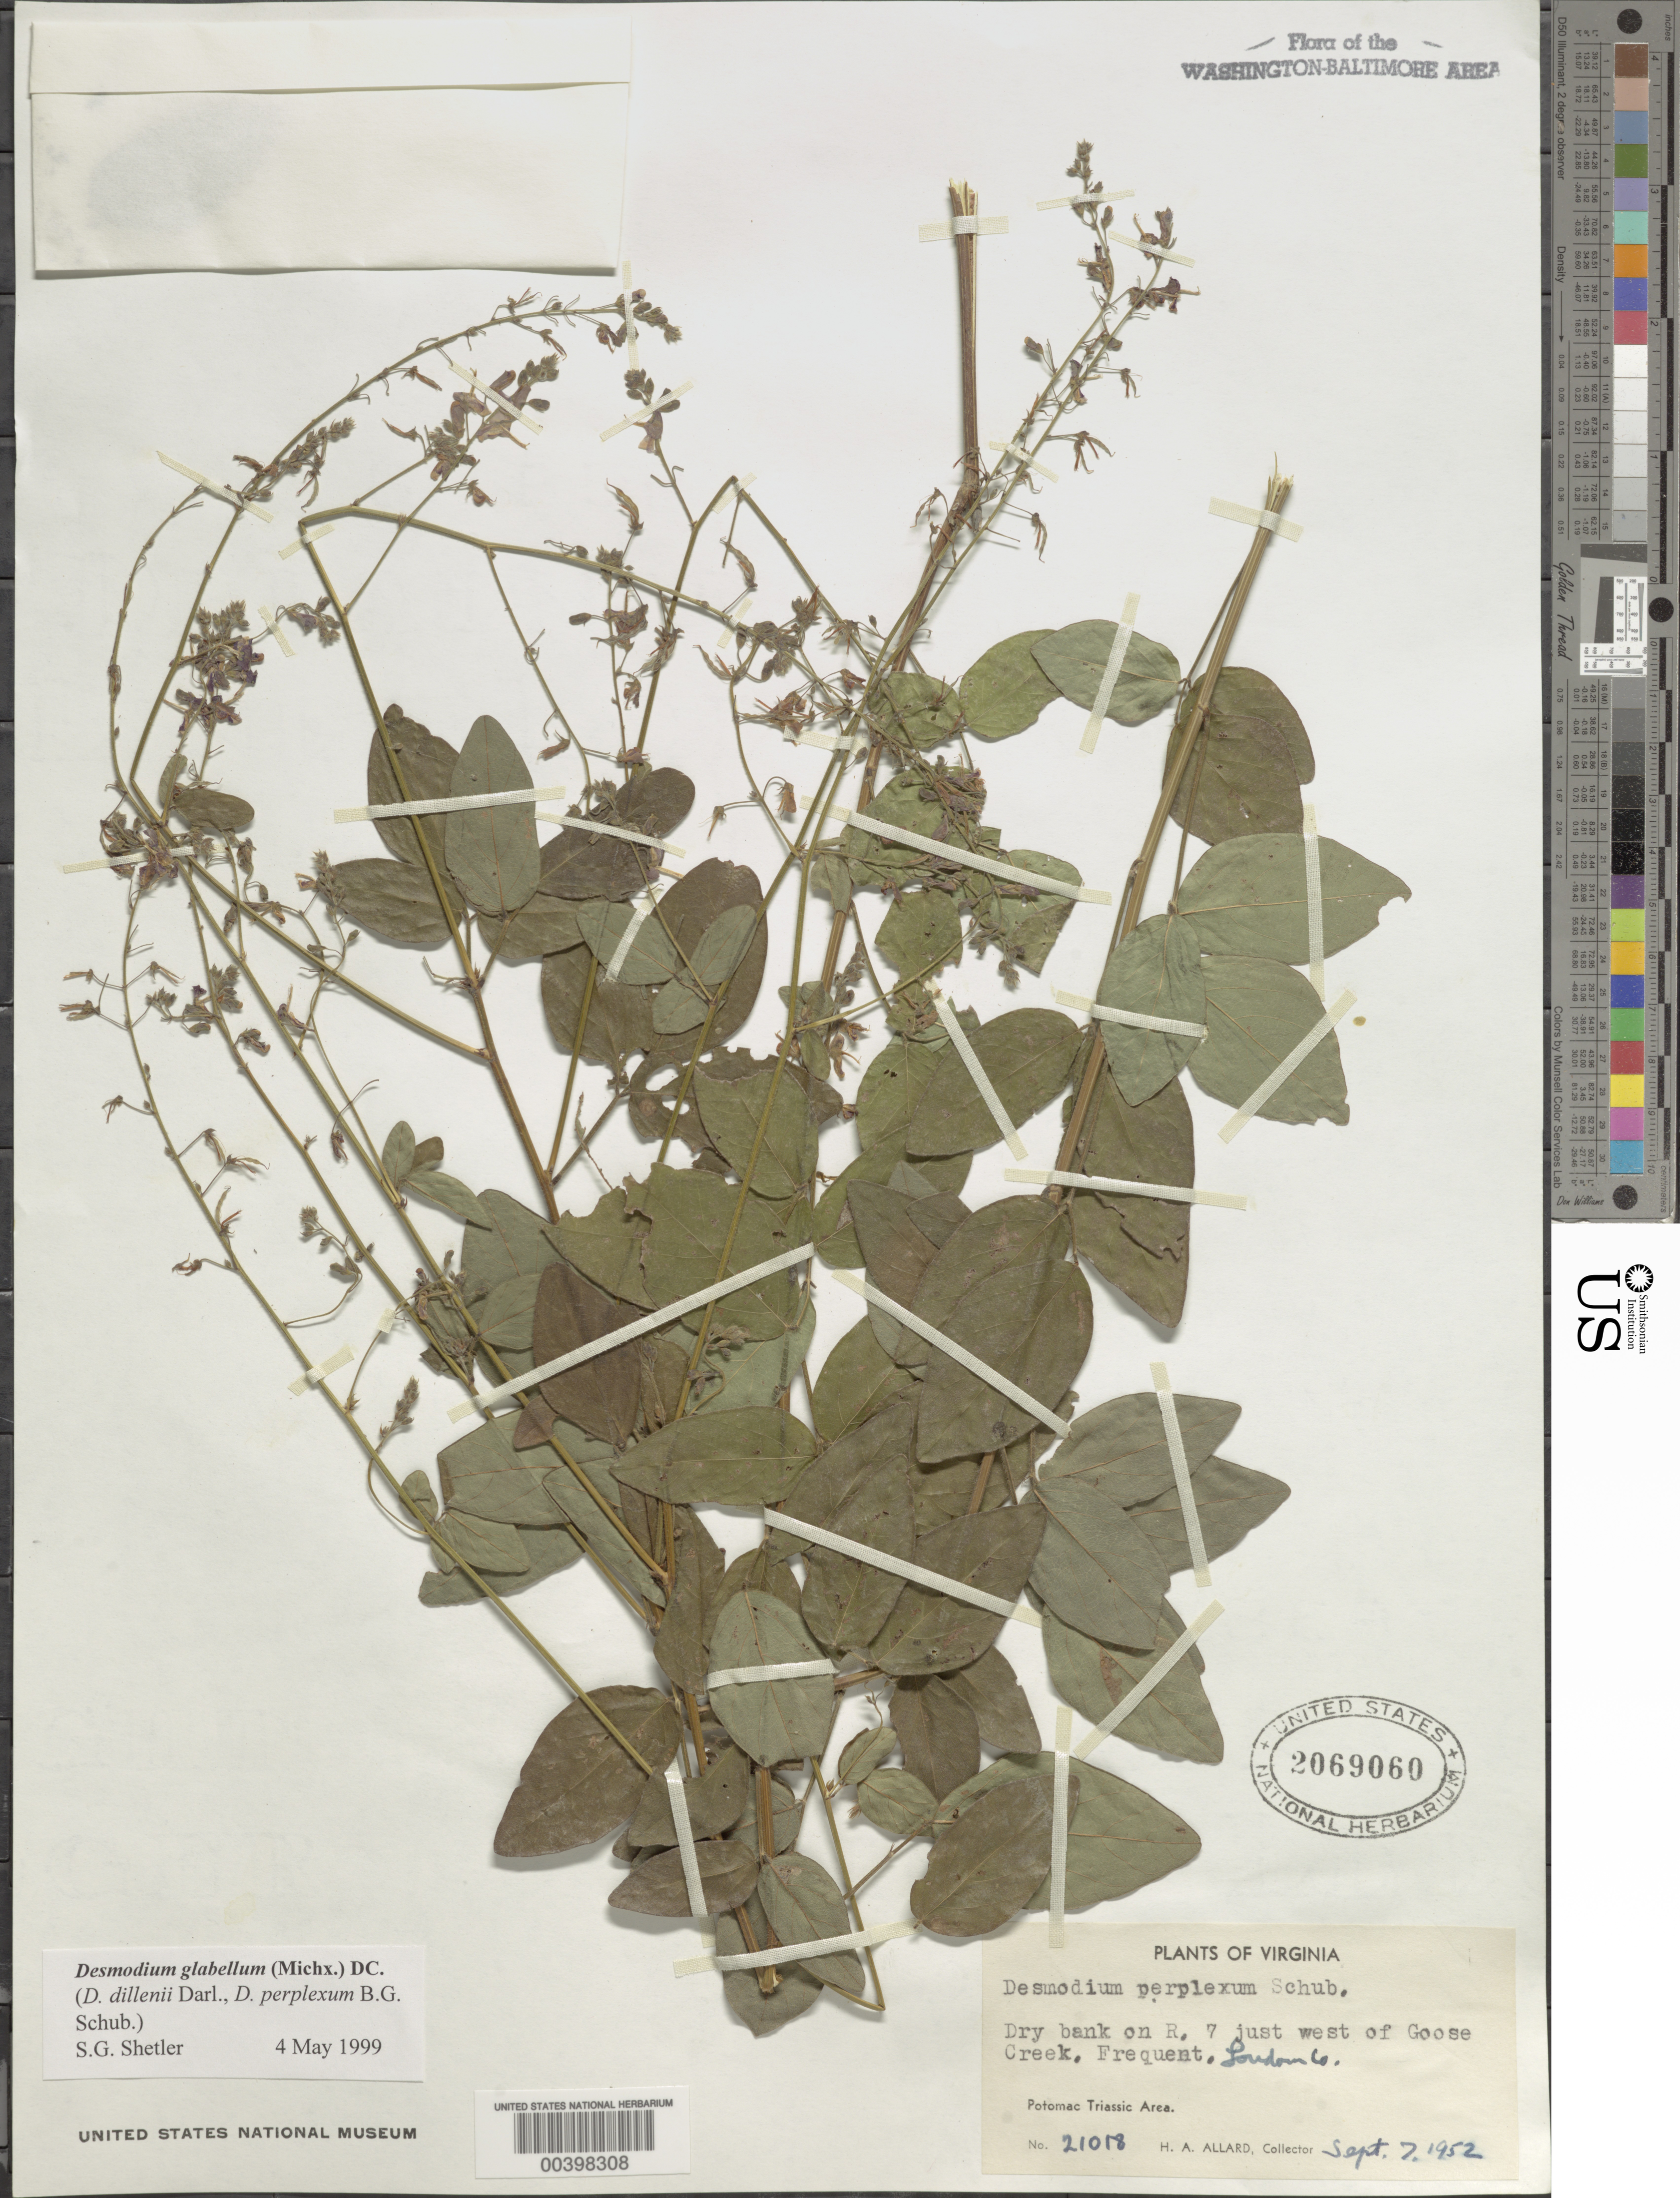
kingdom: Plantae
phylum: Tracheophyta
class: Magnoliopsida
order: Fabales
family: Fabaceae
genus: Desmodium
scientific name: Desmodium perplexum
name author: B.G. Schub.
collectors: H. A. Allard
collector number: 21018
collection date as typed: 07 Sep 1952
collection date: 1952-09-07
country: United States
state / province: Virginia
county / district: Loudoun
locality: Route 7, west of Goose Creek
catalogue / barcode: US 2069060